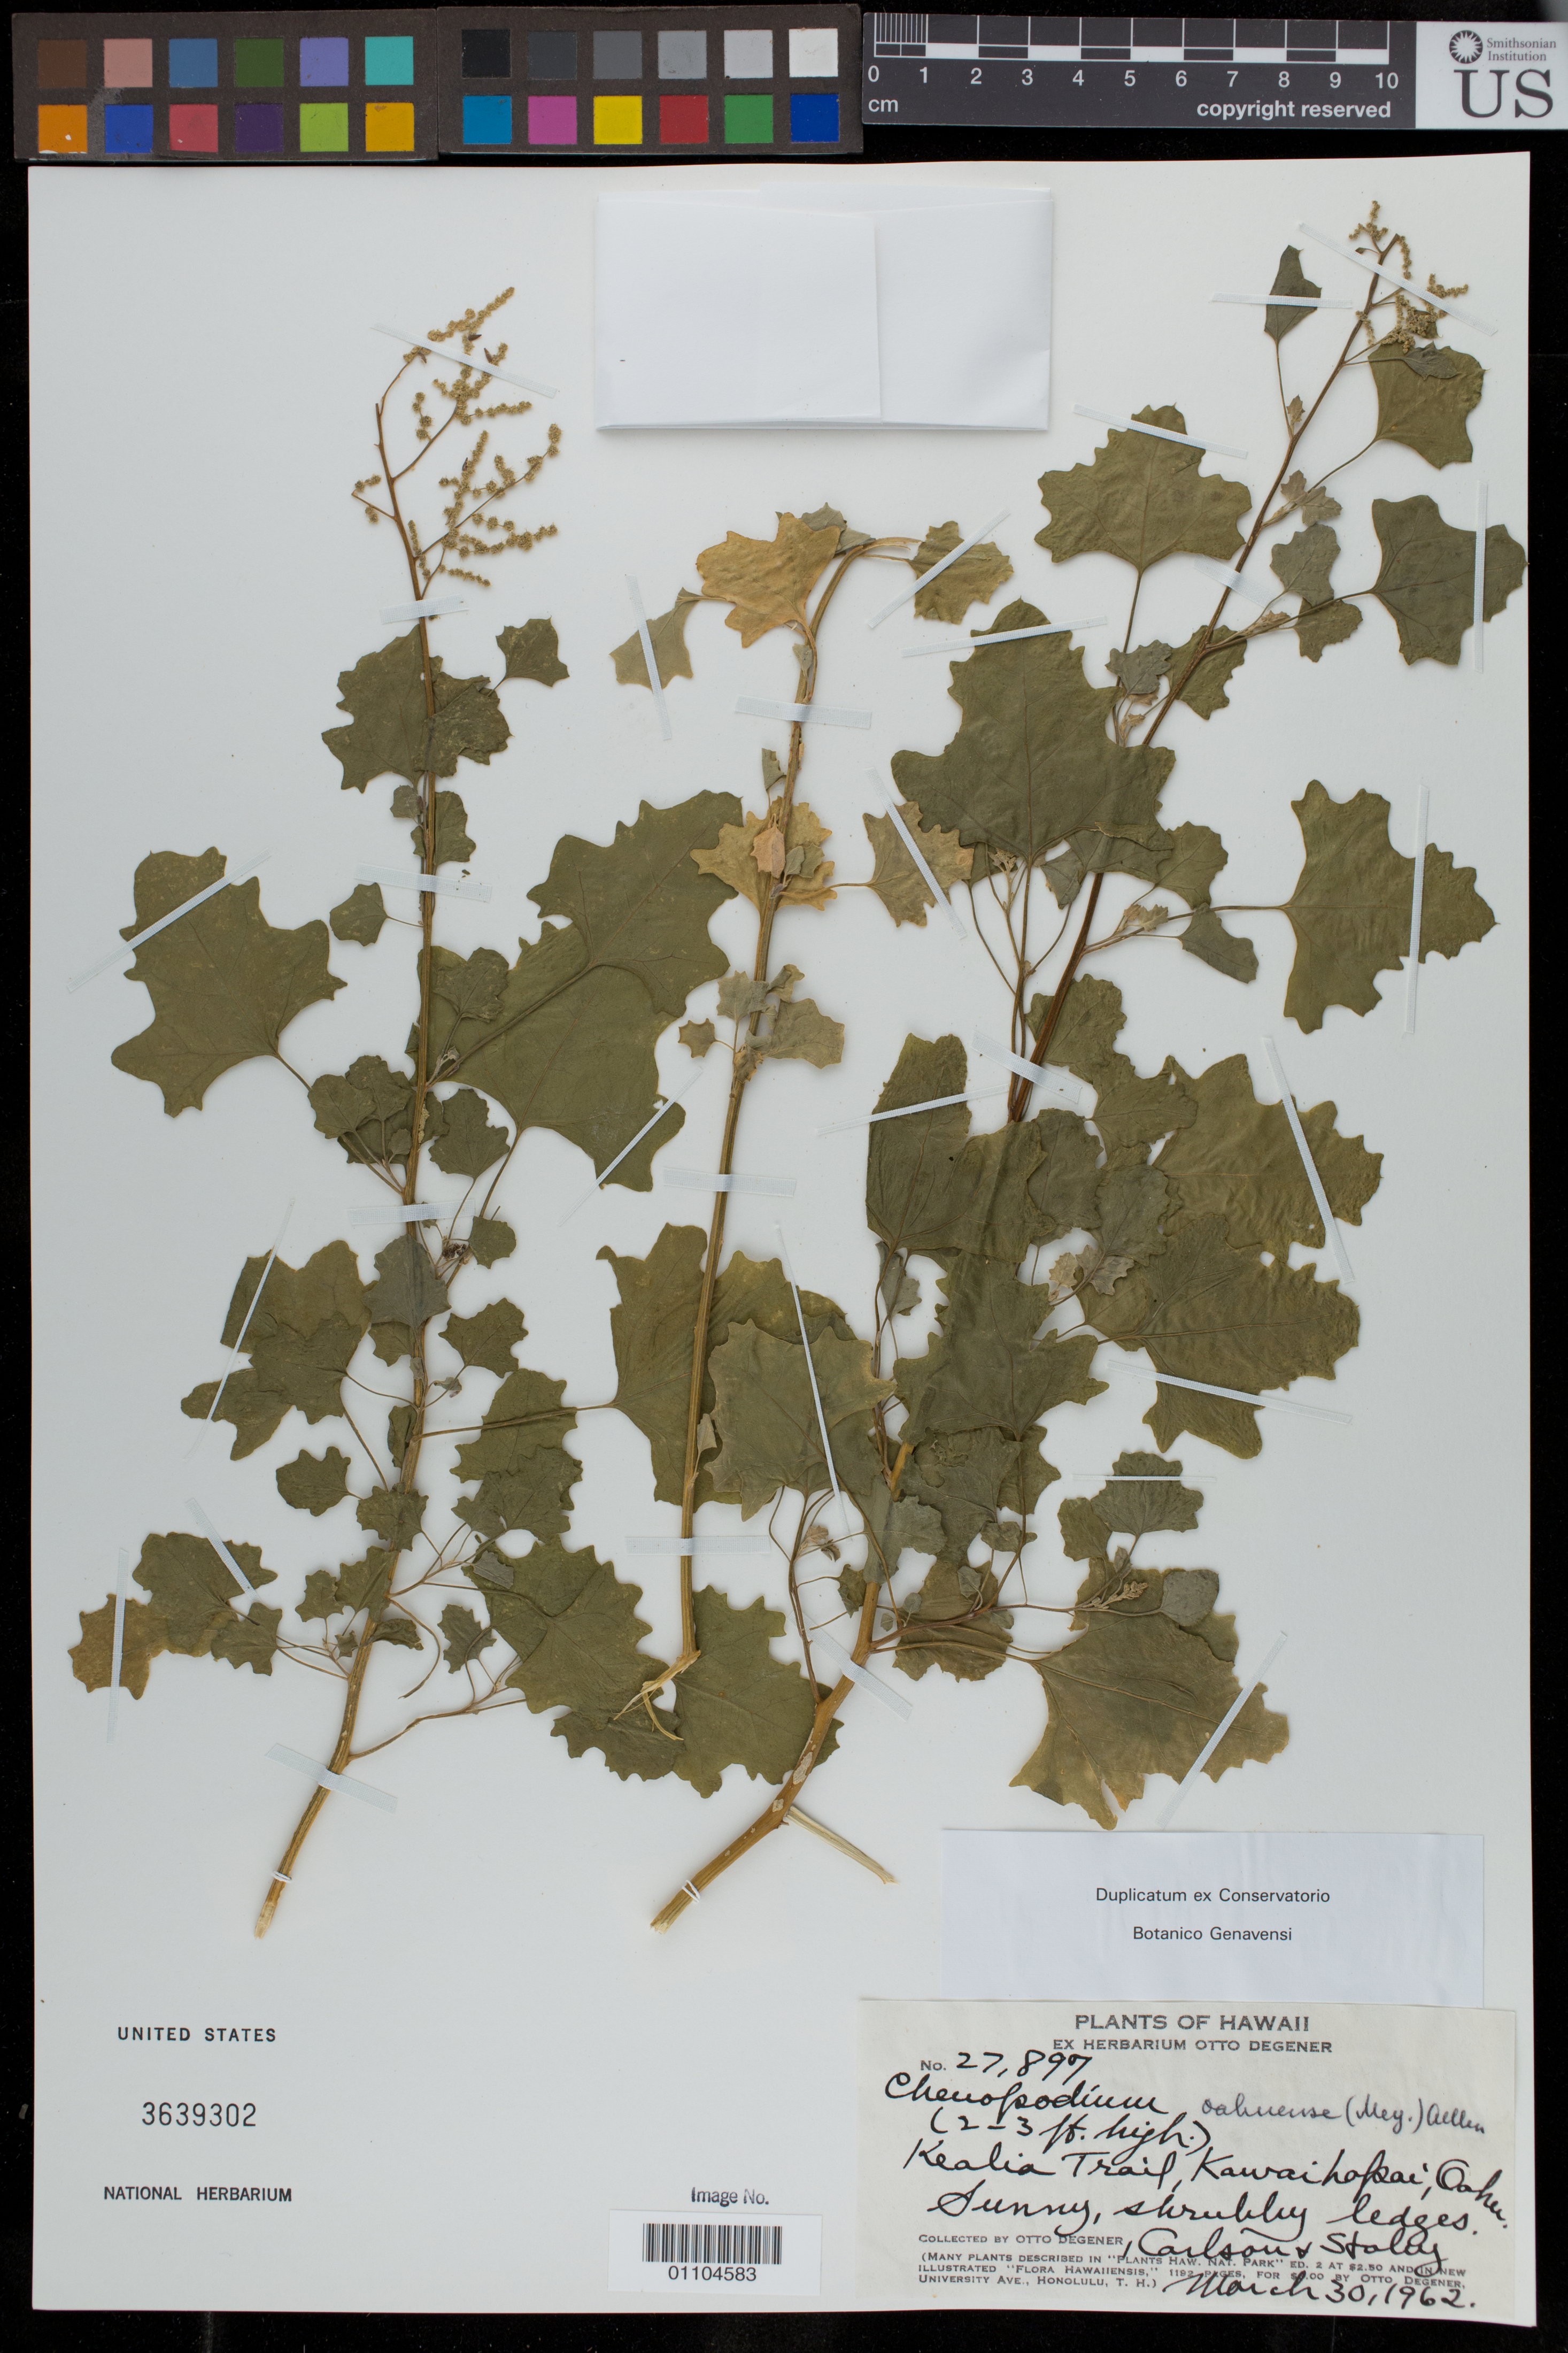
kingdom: Plantae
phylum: Tracheophyta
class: Magnoliopsida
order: Caryophyllales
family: Amaranthaceae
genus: Chenopodium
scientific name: Chenopodium oahuense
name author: (Meyen) Aellen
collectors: O. Degener, Carlson & Stoley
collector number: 27897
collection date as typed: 30 Mar 1962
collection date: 1962-03-30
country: United States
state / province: Hawaii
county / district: Honolulu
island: Oahu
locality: Kealia trail, Kawaihopai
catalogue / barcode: US 3639302